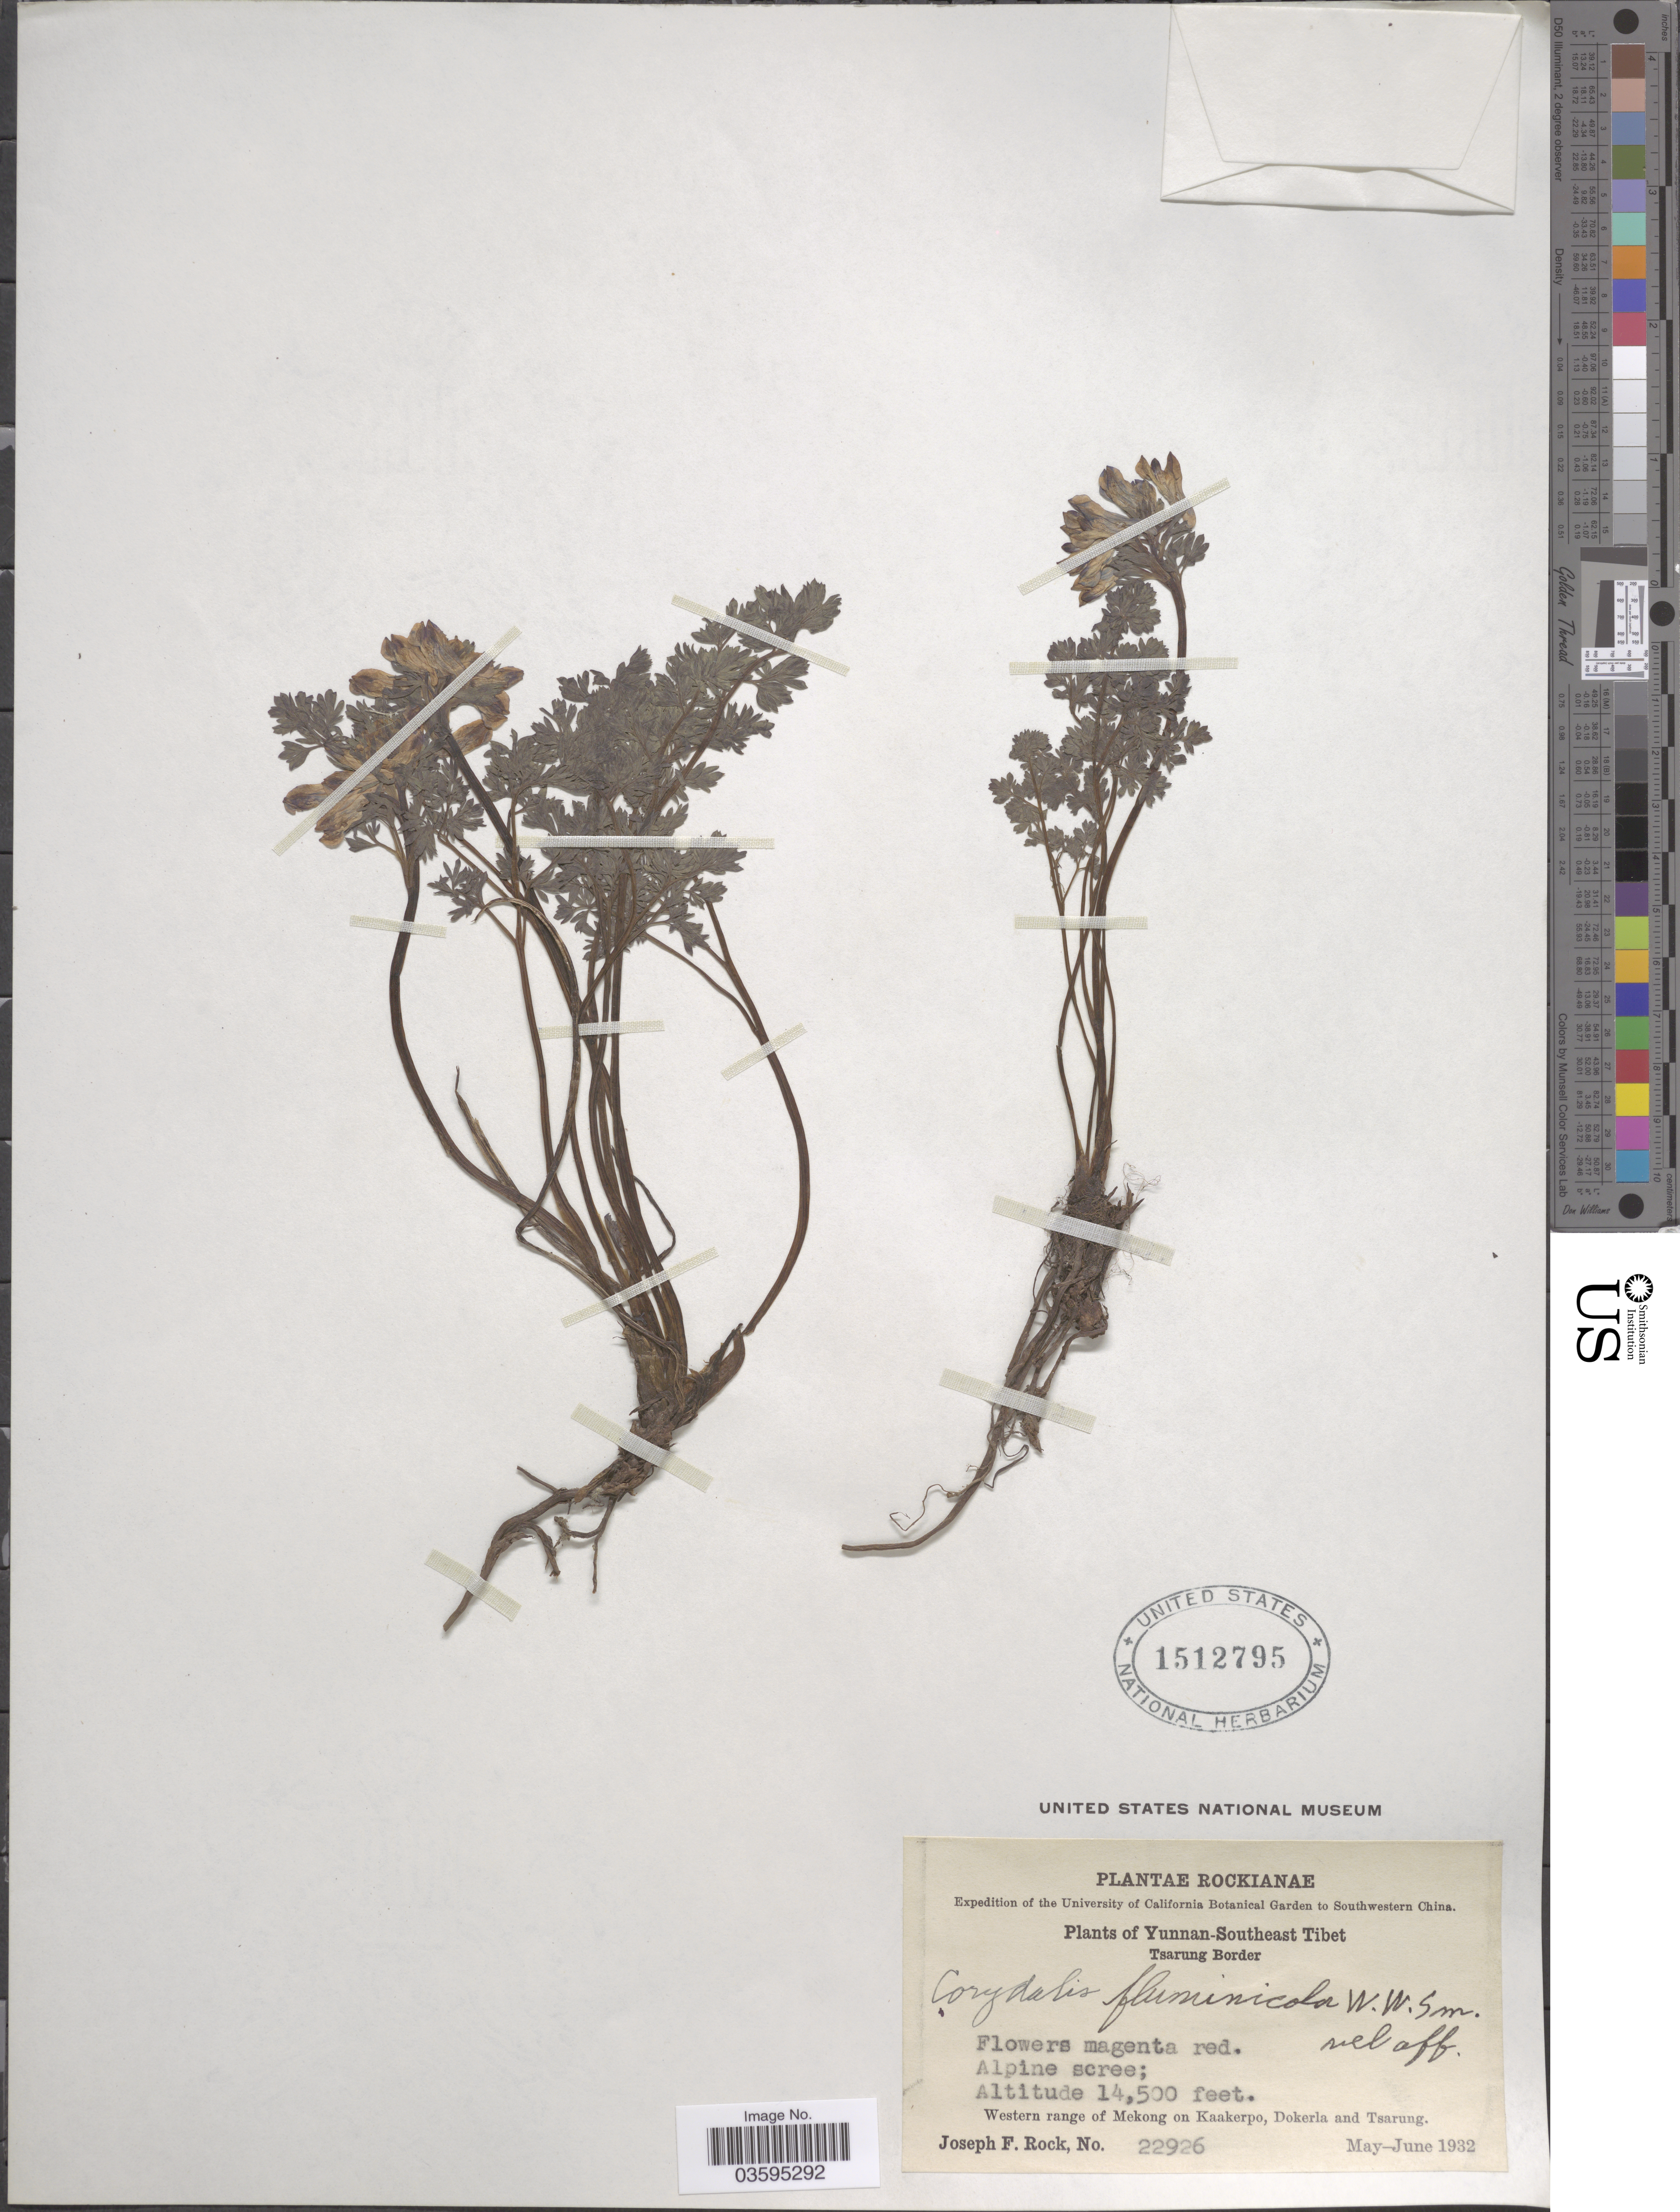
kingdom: Plantae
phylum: Tracheophyta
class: Magnoliopsida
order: Ranunculales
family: Papaveraceae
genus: Corydalis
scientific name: Corydalis hamata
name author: Franch.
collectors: J. F. Rock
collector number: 22926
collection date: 1932-05/1932-06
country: China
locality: Southwestern China. Yunnan-Southeast Tibet. Tsarung Border. Western range of Mekong on Kaakerpo, Dokerla and Tsarung.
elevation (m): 4420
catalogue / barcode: US 1512795